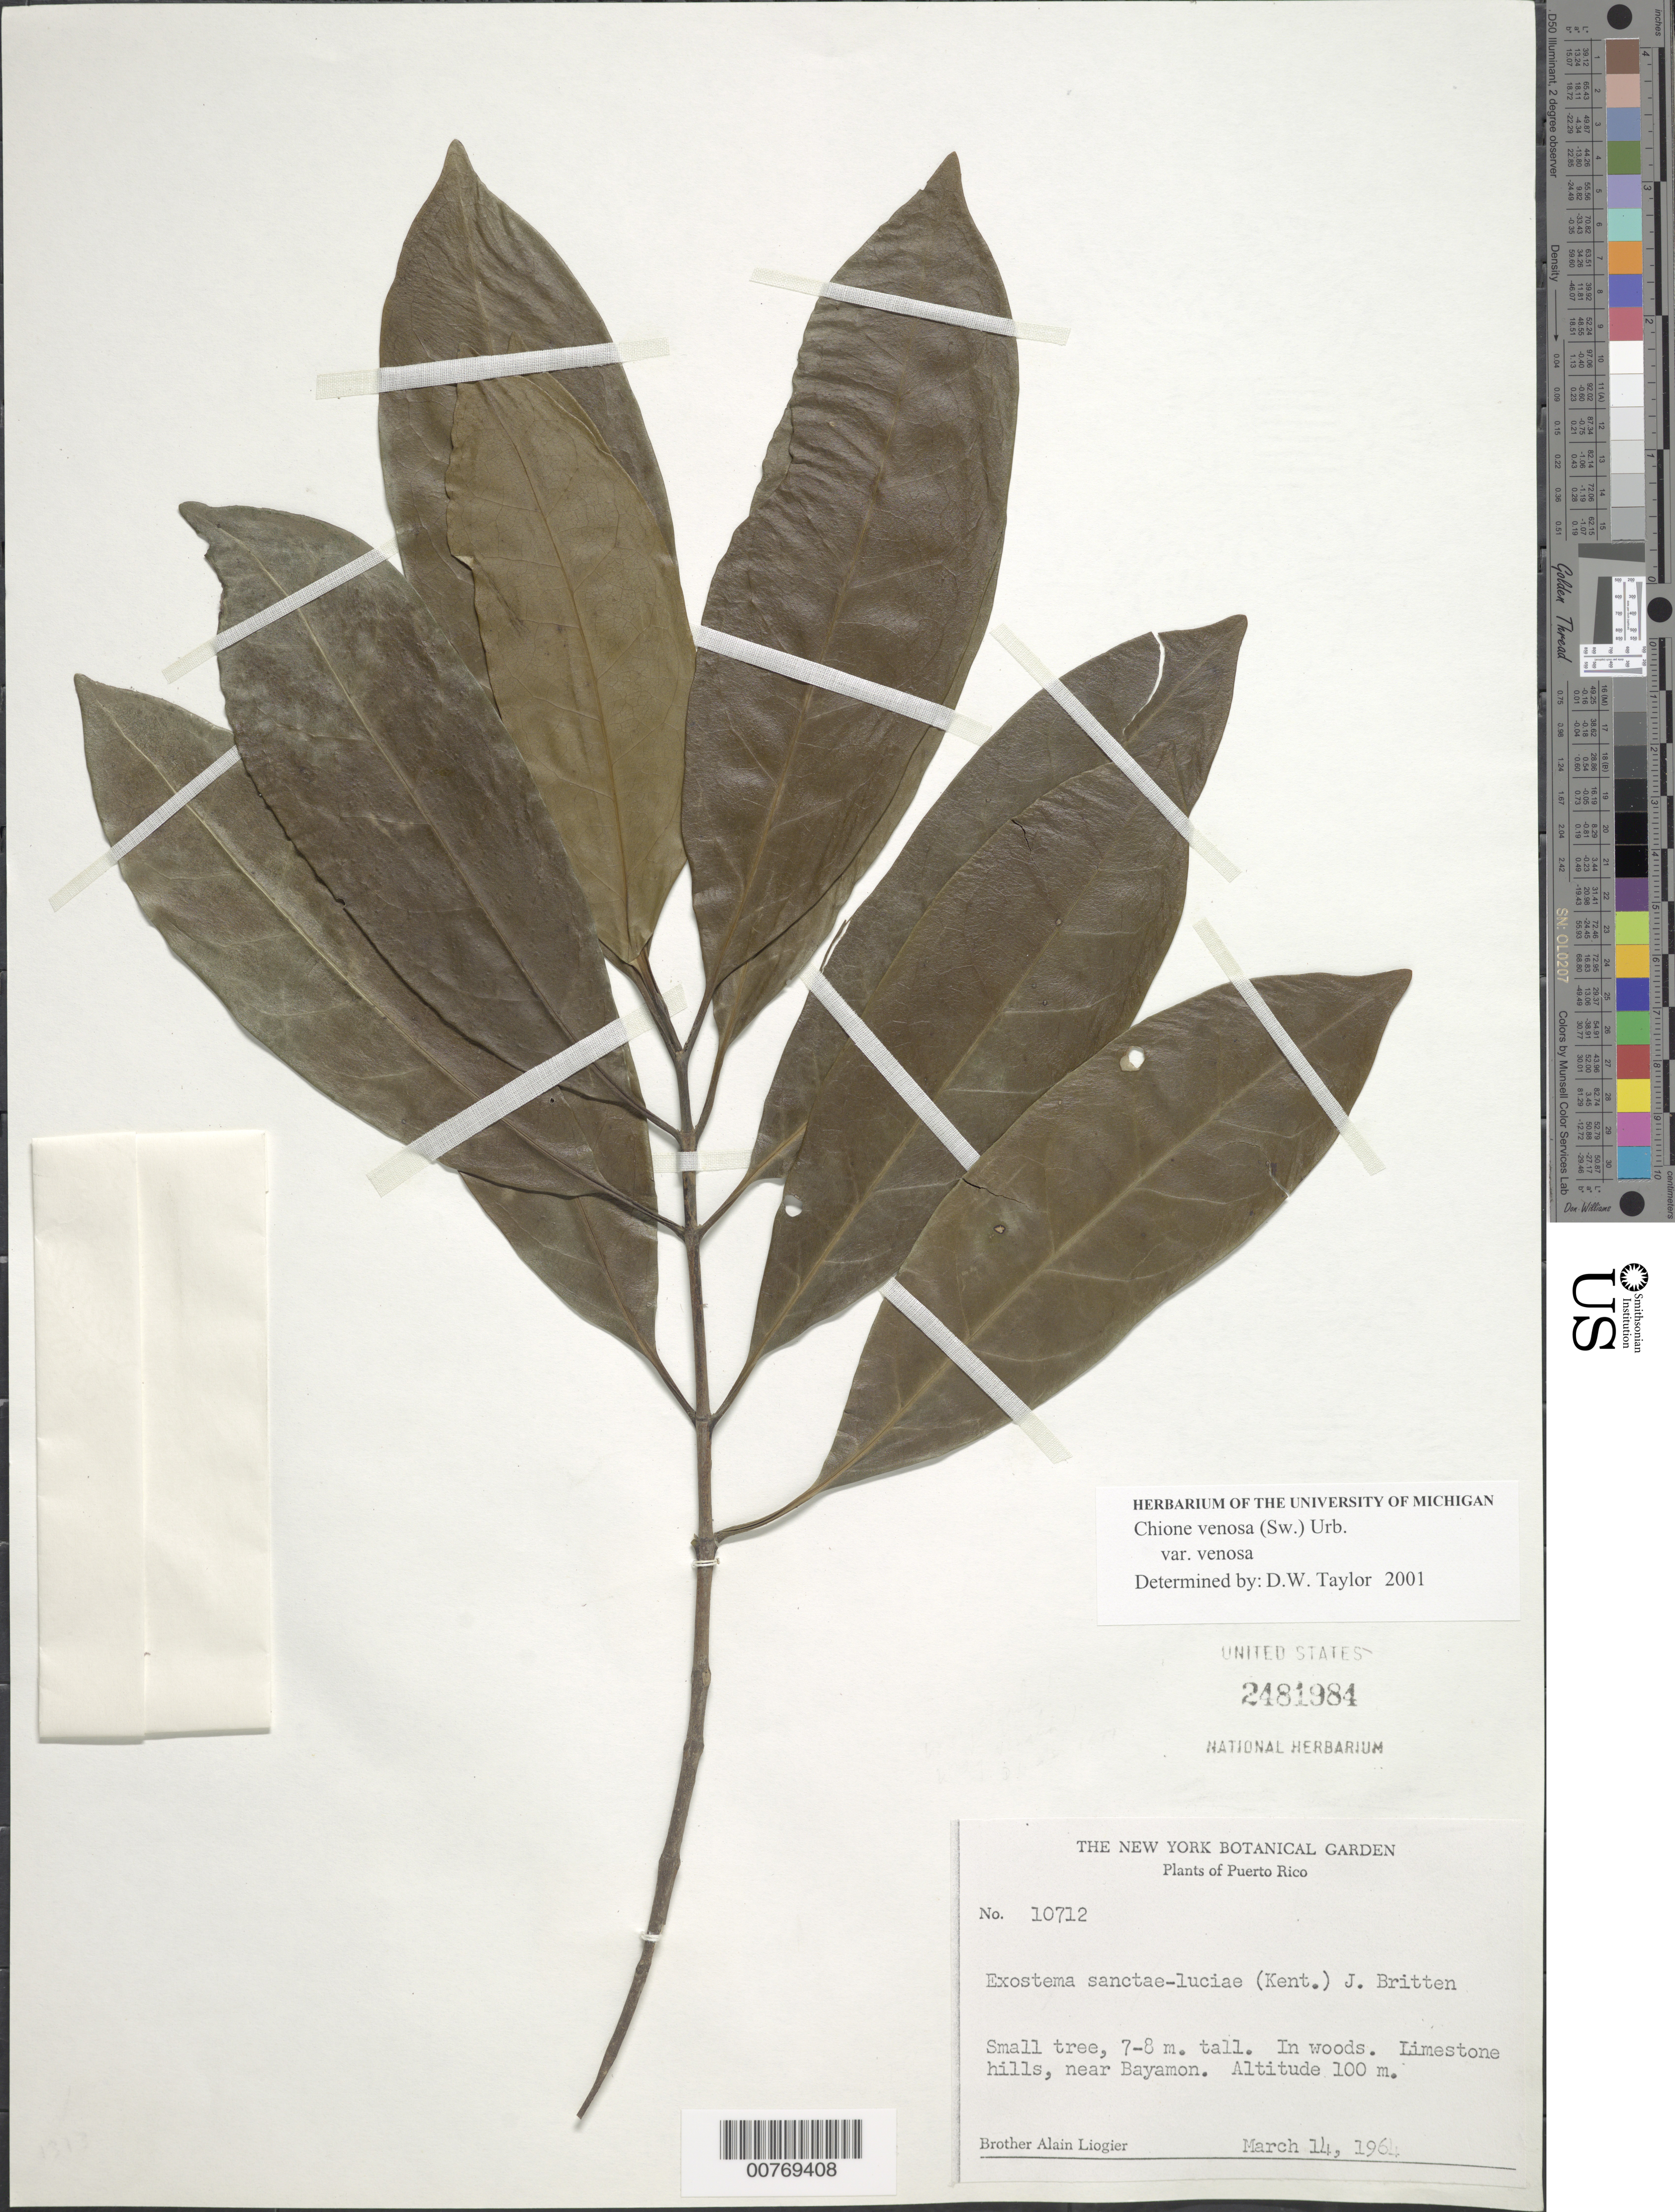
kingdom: Plantae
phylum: Tracheophyta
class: Magnoliopsida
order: Gentianales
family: Rubiaceae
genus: Chione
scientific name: Chione venosa var. venosa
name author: (Sw.) Urb.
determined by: Taylor, D. W., (MICH), University of Michigan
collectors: A. H. Liogier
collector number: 10712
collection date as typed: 14 Mar 1964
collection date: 1964-03-14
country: Puerto Rico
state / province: Bayamón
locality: Limestone hills near Bayamon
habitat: In woods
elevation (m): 100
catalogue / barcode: US 2481984